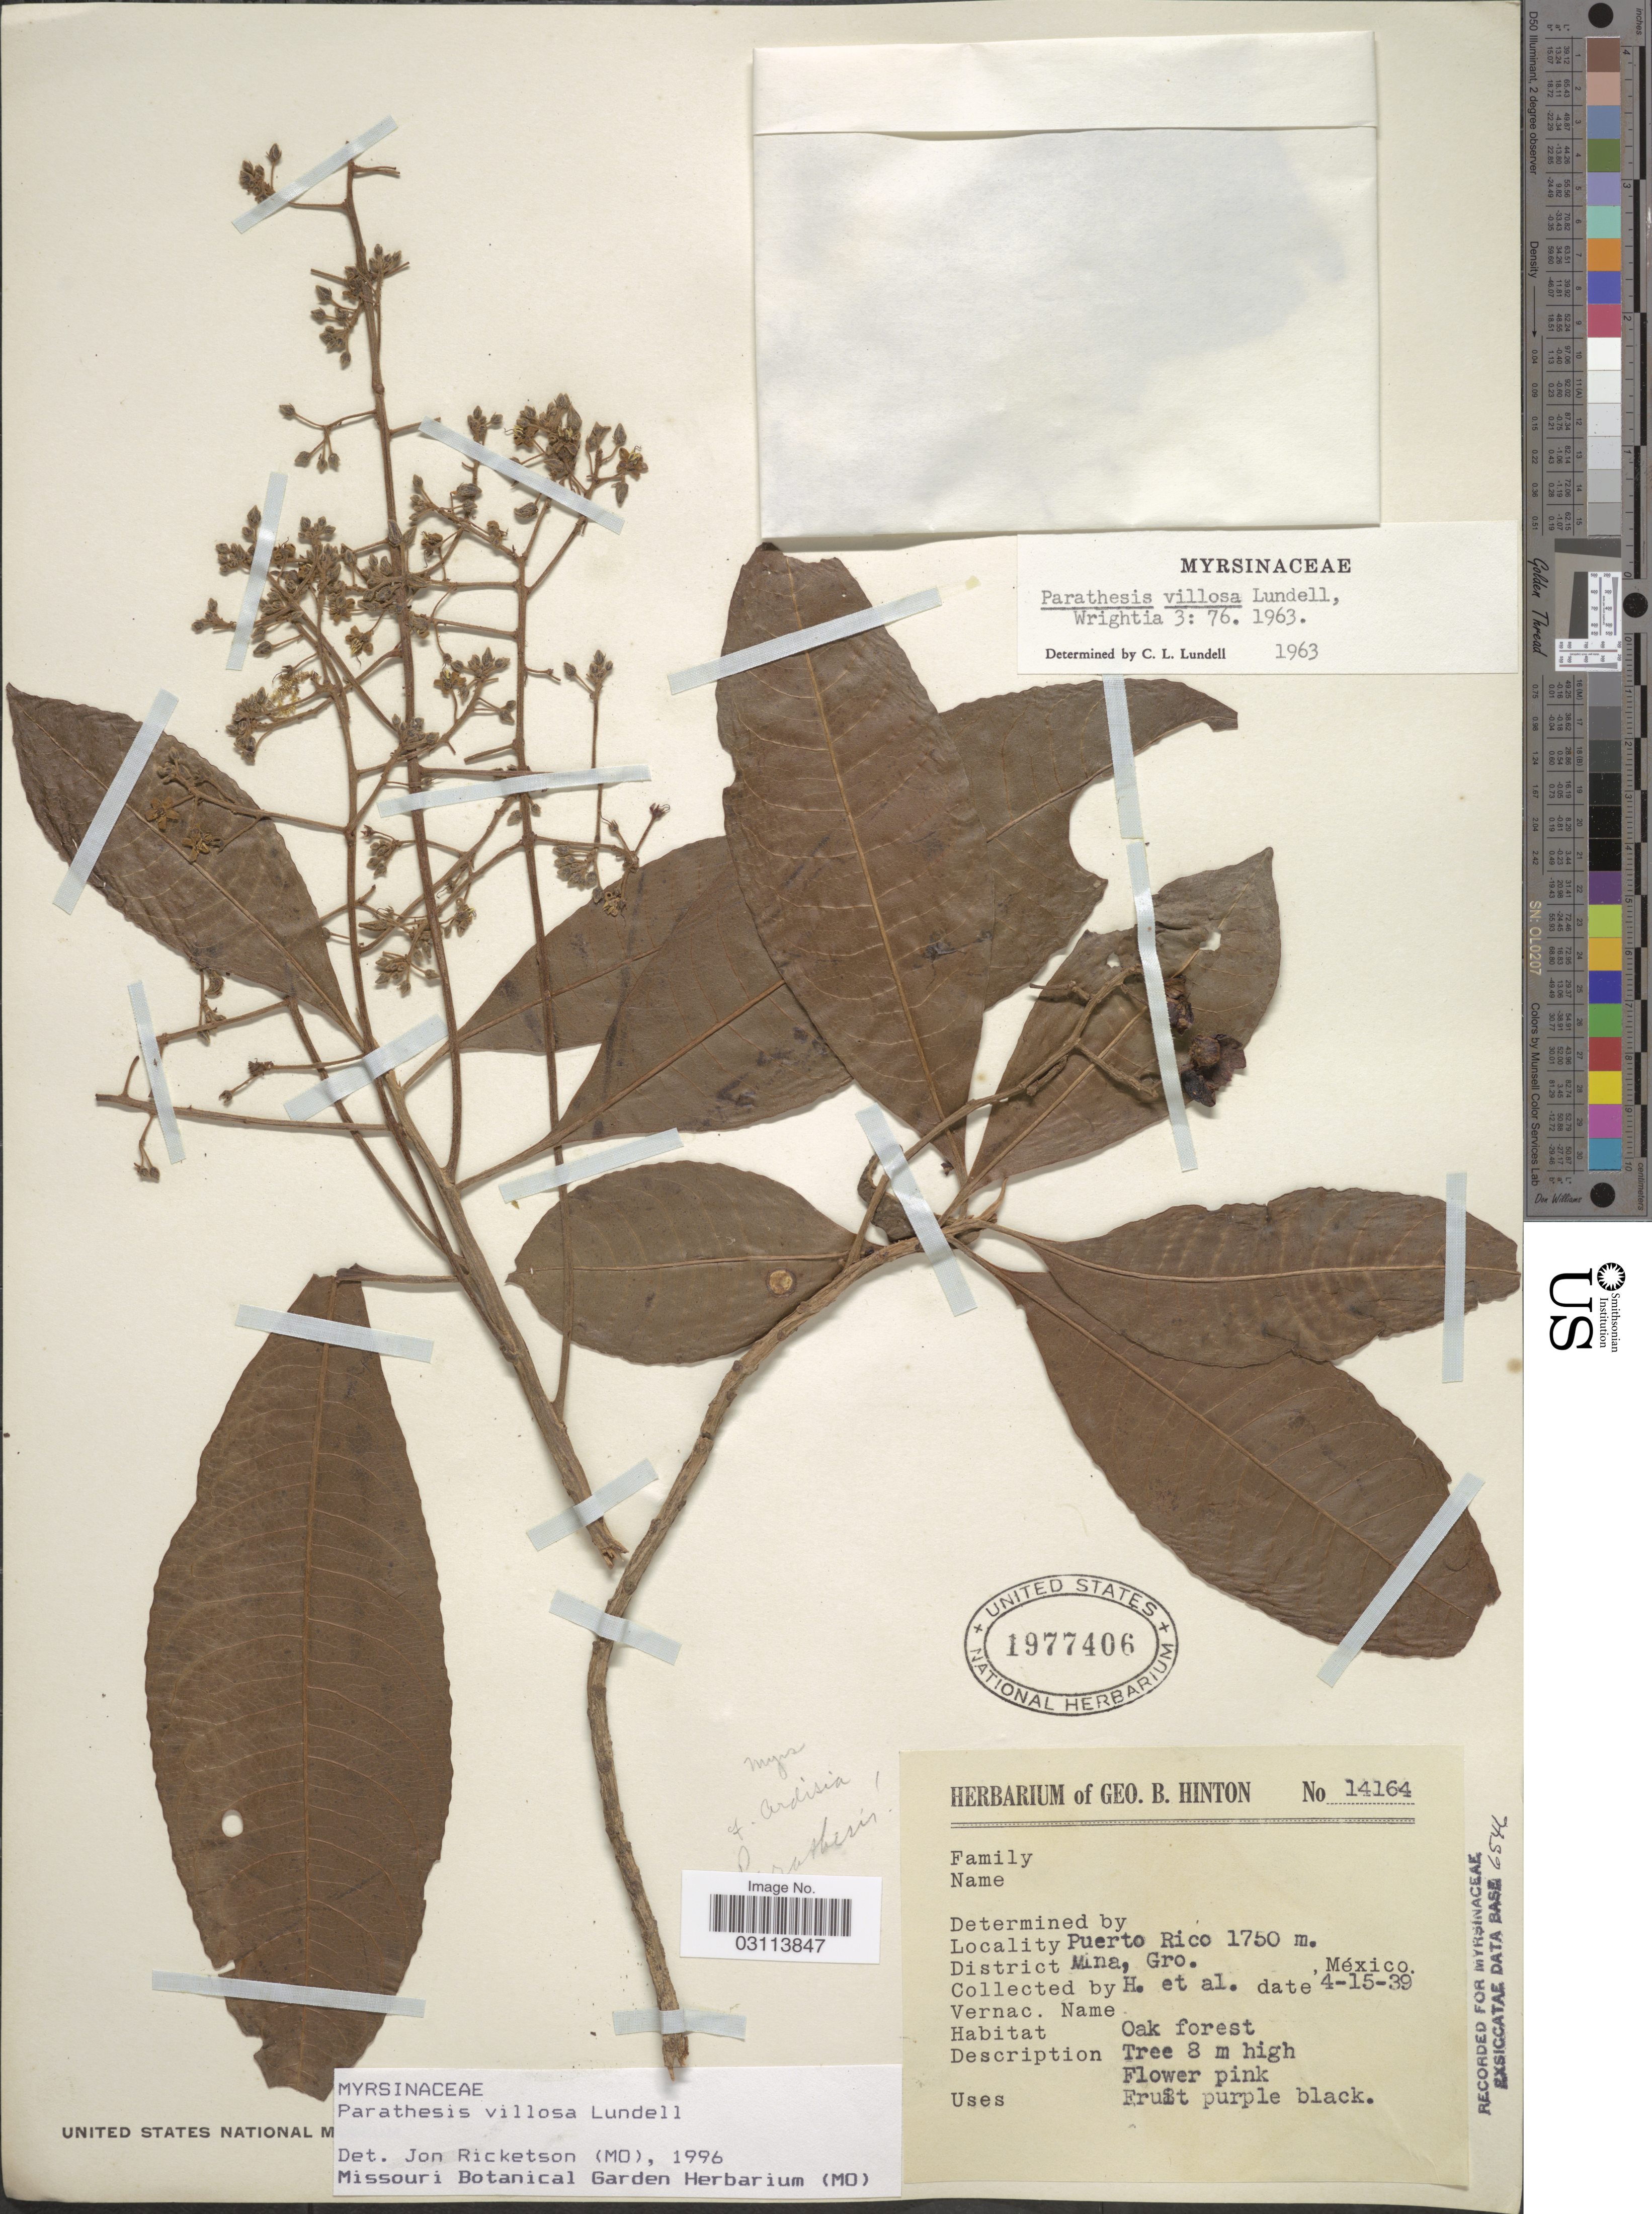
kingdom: Plantae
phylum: Tracheophyta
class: Magnoliopsida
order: Ericales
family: Primulaceae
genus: Parathesis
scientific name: Parathesis villosa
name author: Lundell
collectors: G. B. Hinton & et al.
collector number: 14164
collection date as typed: Transcribed d/m/y: 15/4/39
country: Mexico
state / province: Guerrero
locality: Puerto Rico. District Mina.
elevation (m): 1750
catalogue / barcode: US 1977406